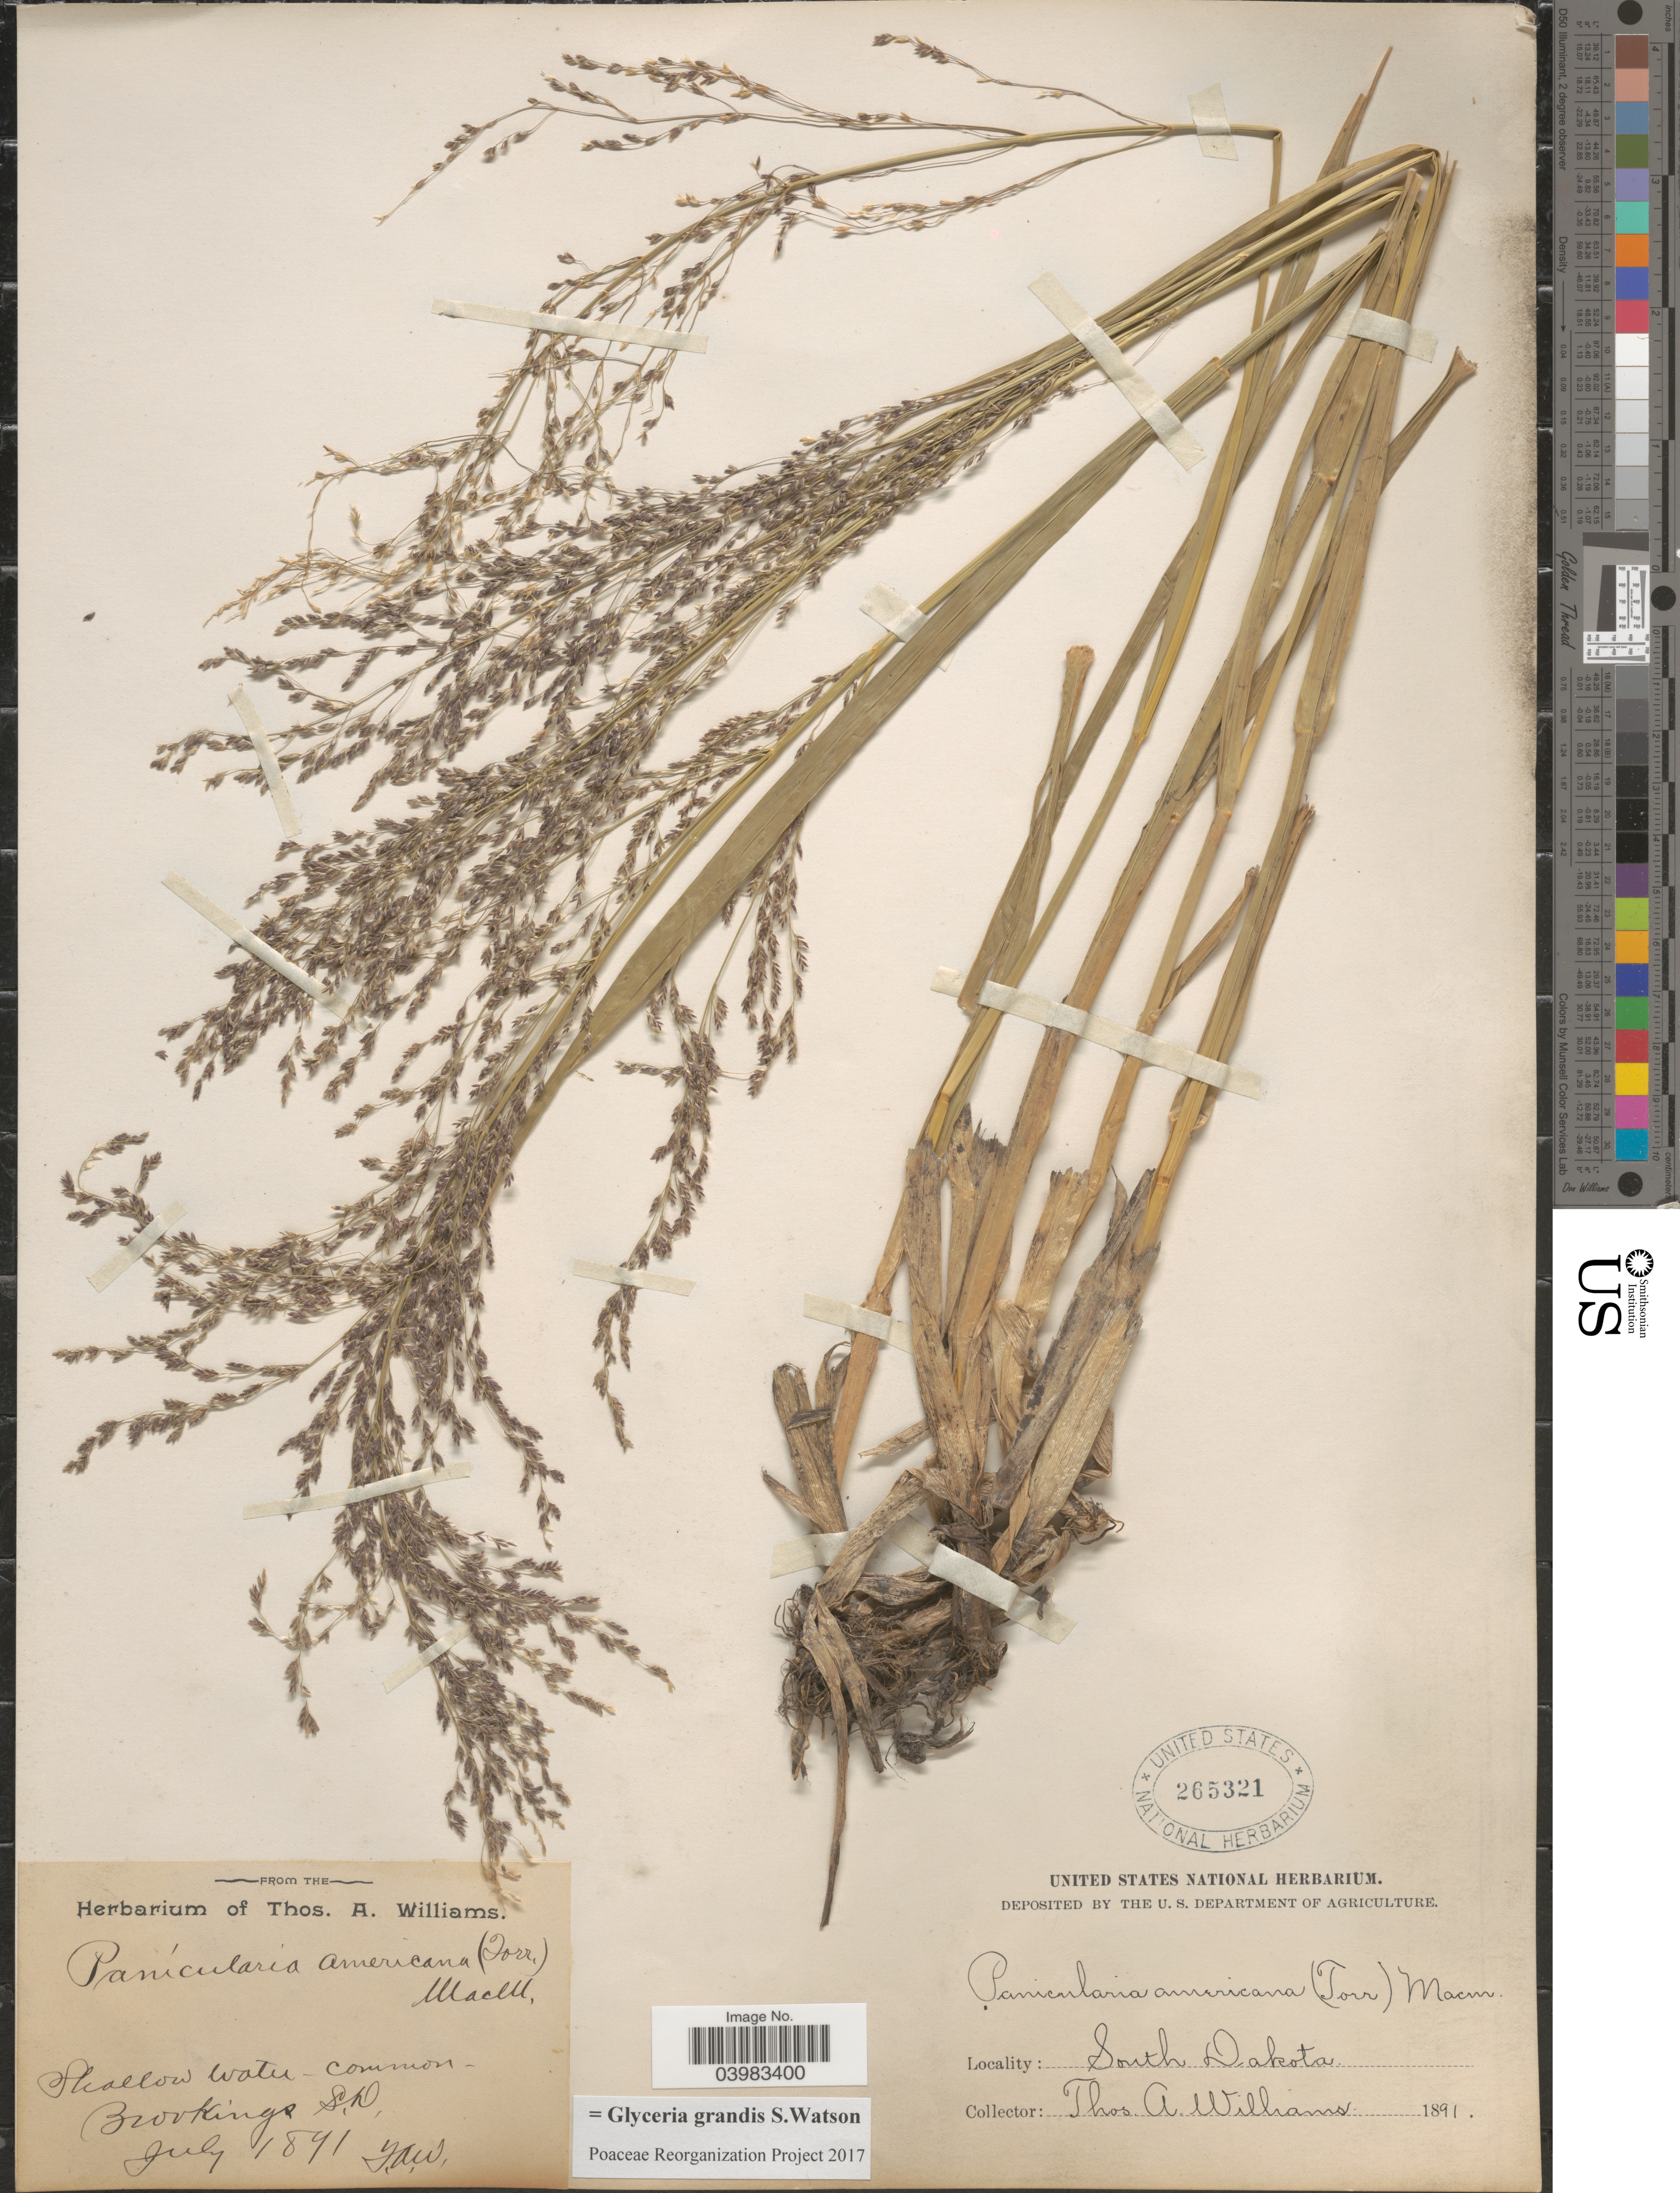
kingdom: Plantae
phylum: Tracheophyta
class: Liliopsida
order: Poales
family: Poaceae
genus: Glyceria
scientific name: Glyceria grandis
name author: S. Watson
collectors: T. A. Williams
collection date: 1891-07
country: United States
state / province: South Dakota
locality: Brookings.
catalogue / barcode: US 265321